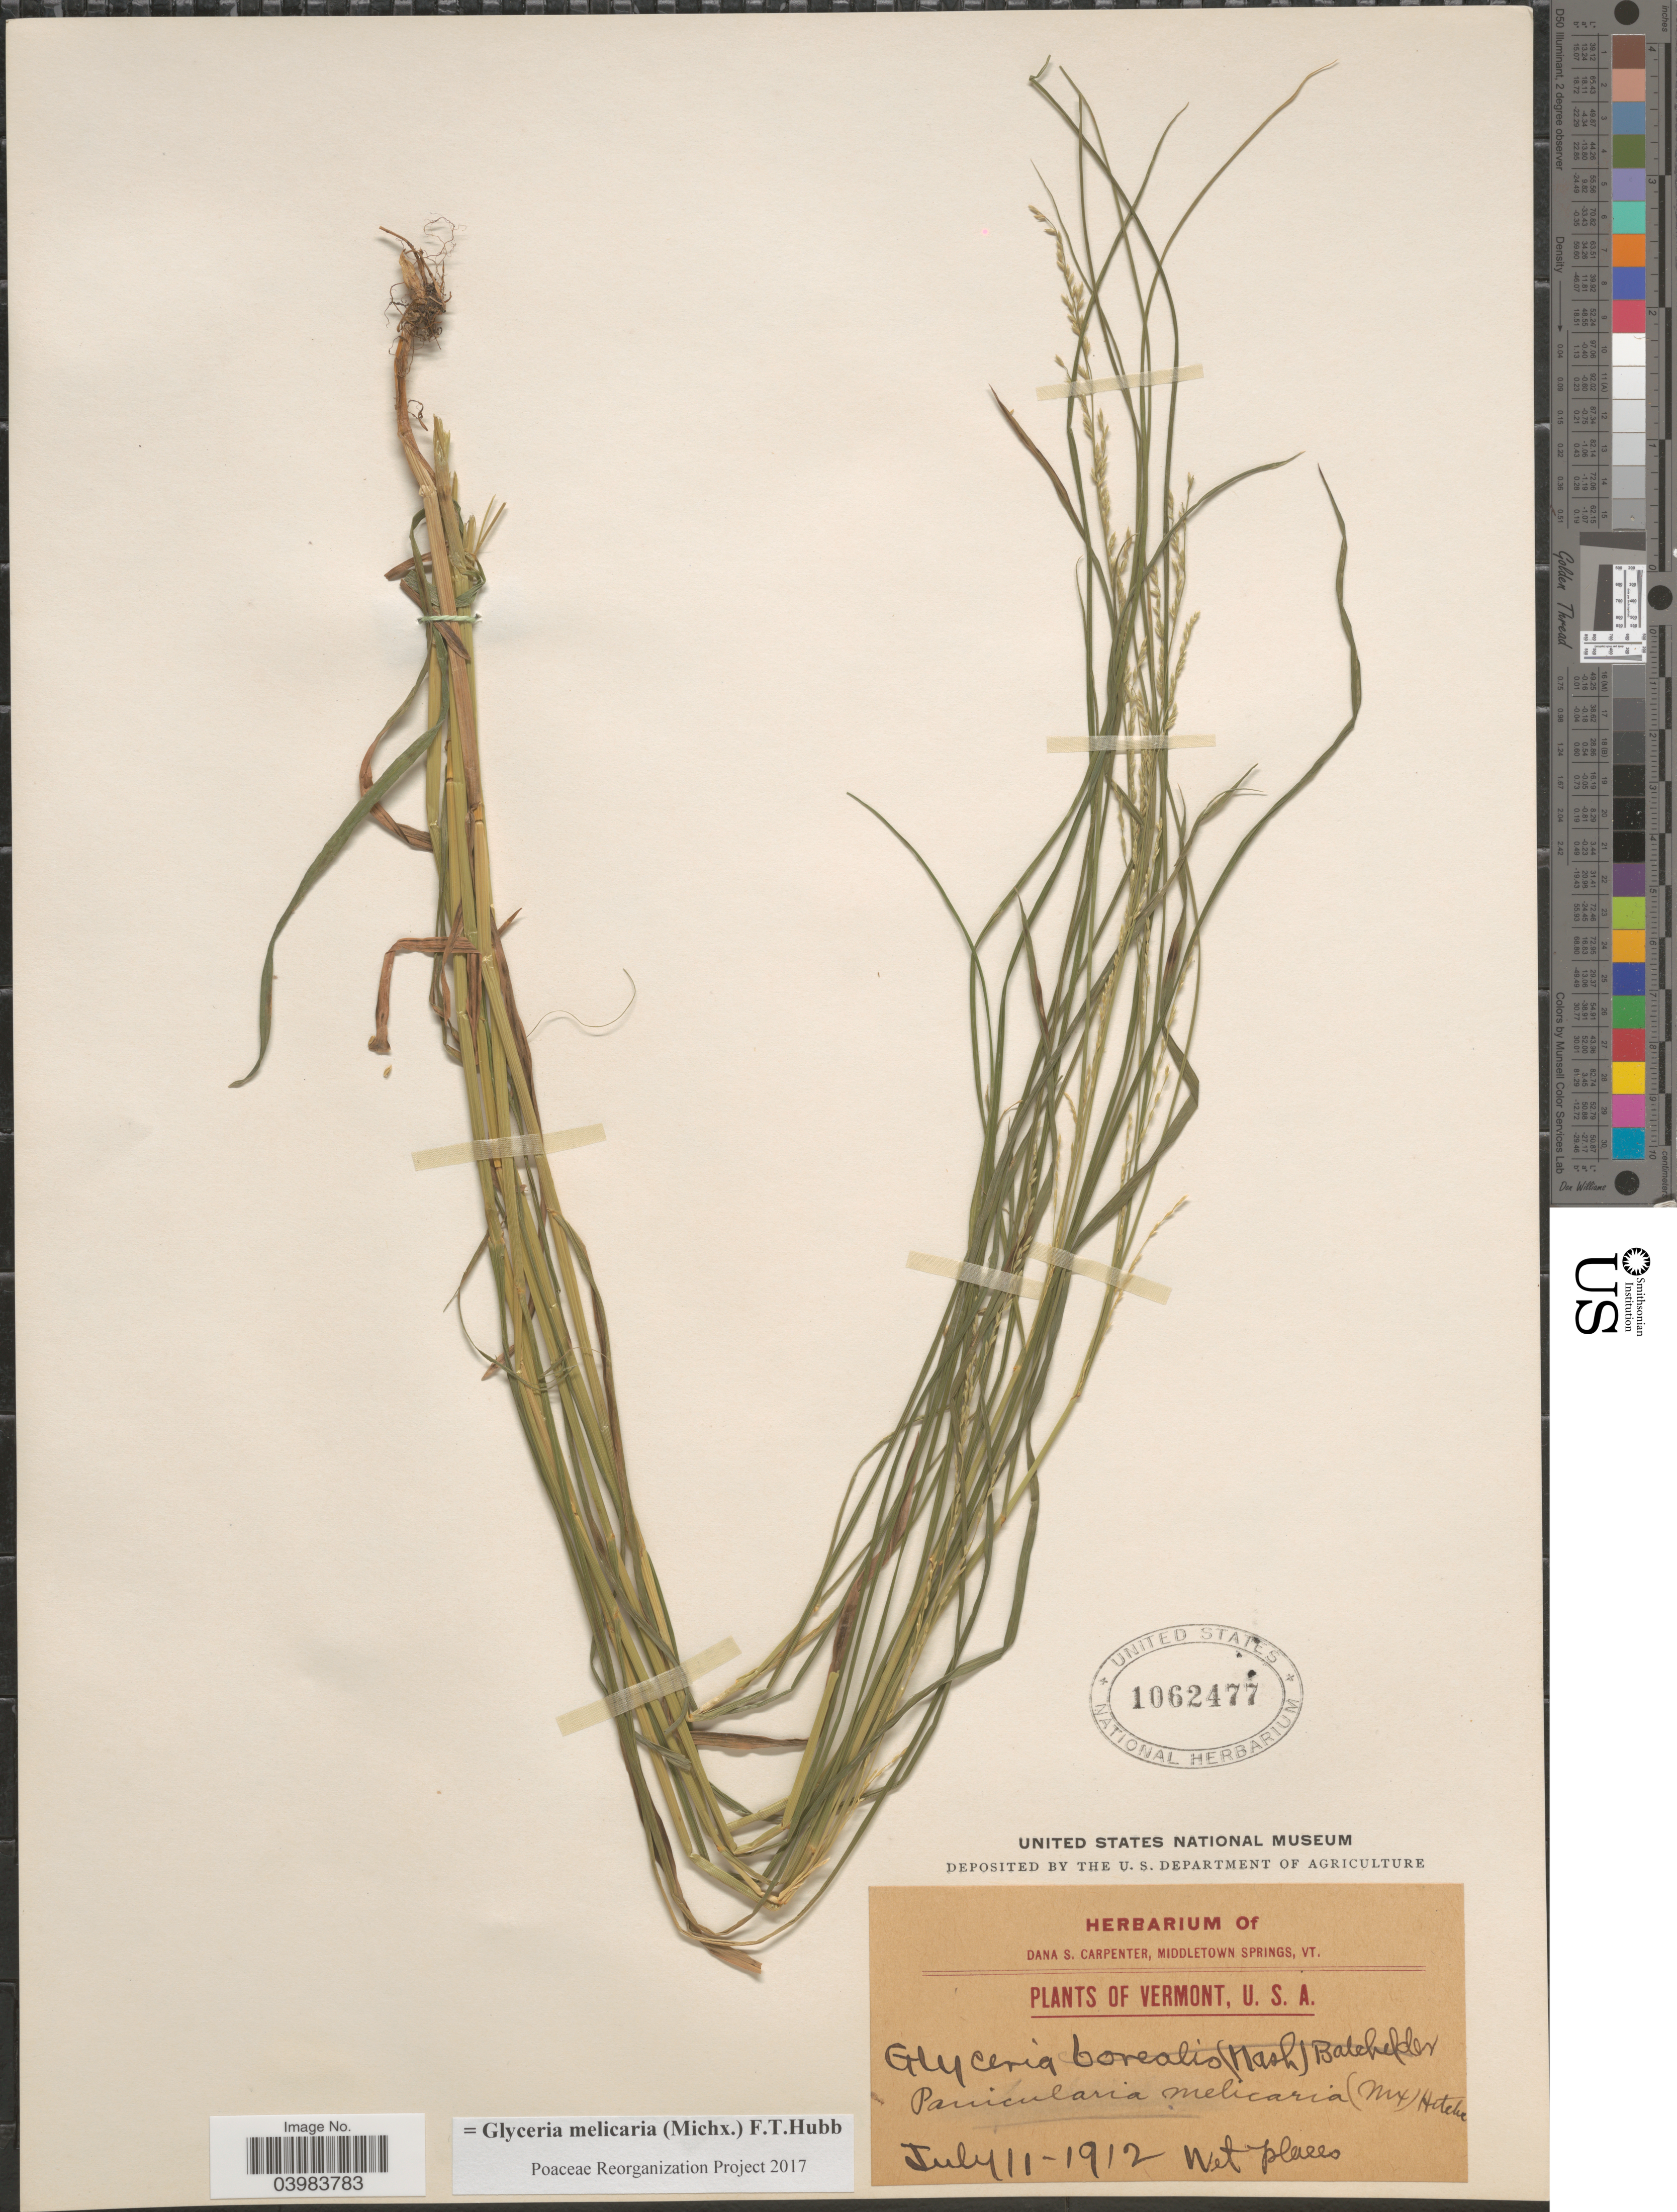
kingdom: Plantae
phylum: Tracheophyta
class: Liliopsida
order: Poales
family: Poaceae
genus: Glyceria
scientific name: Glyceria melicaria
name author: (Michx.) F.T. Hubb.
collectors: ex herb. Dana S. Carpenter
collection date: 1912-07-11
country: United States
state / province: Vermont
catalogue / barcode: US 1062477